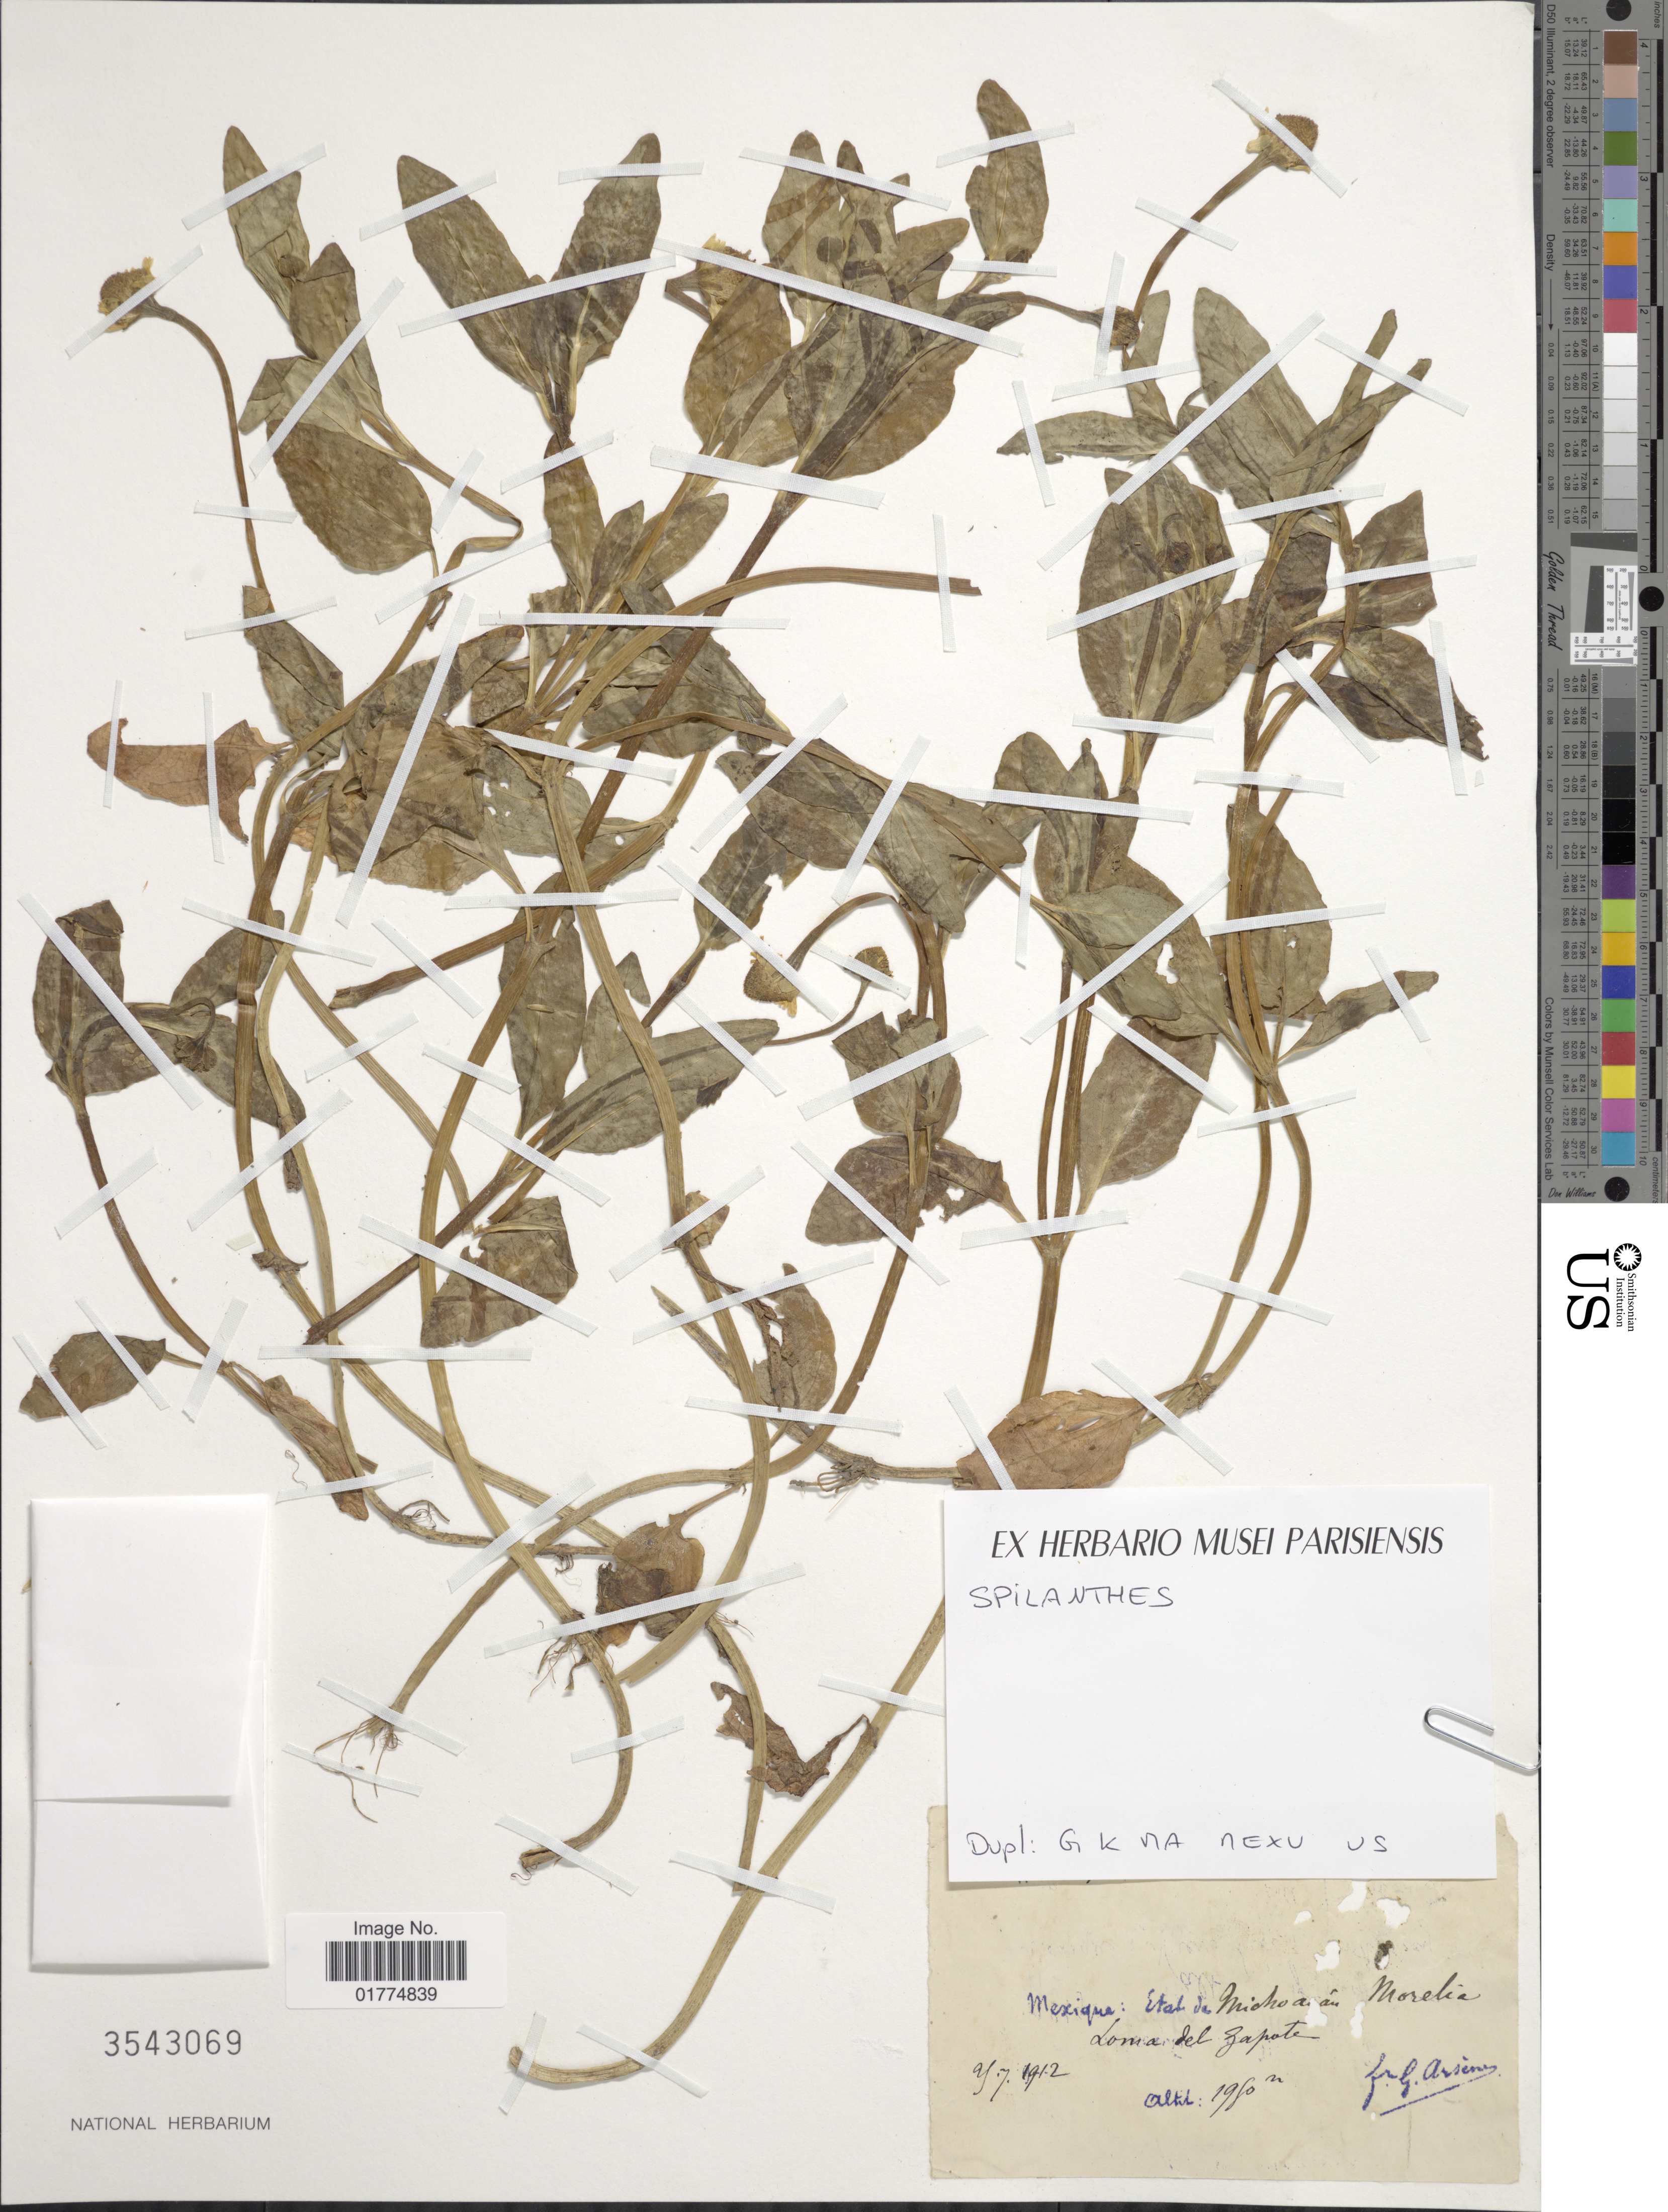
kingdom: Plantae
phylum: Tracheophyta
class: Magnoliopsida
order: Asterales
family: Asteraceae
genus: Acmella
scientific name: Acmella radicans var. radicans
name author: (Jacq.) R.K. Jansen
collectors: Bro. G. Arsène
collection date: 1912-07-25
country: Mexico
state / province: Michoacán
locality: Mexique: Etat de Michoacán Morelia Loma del Zapate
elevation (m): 1950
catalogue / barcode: US 3543069